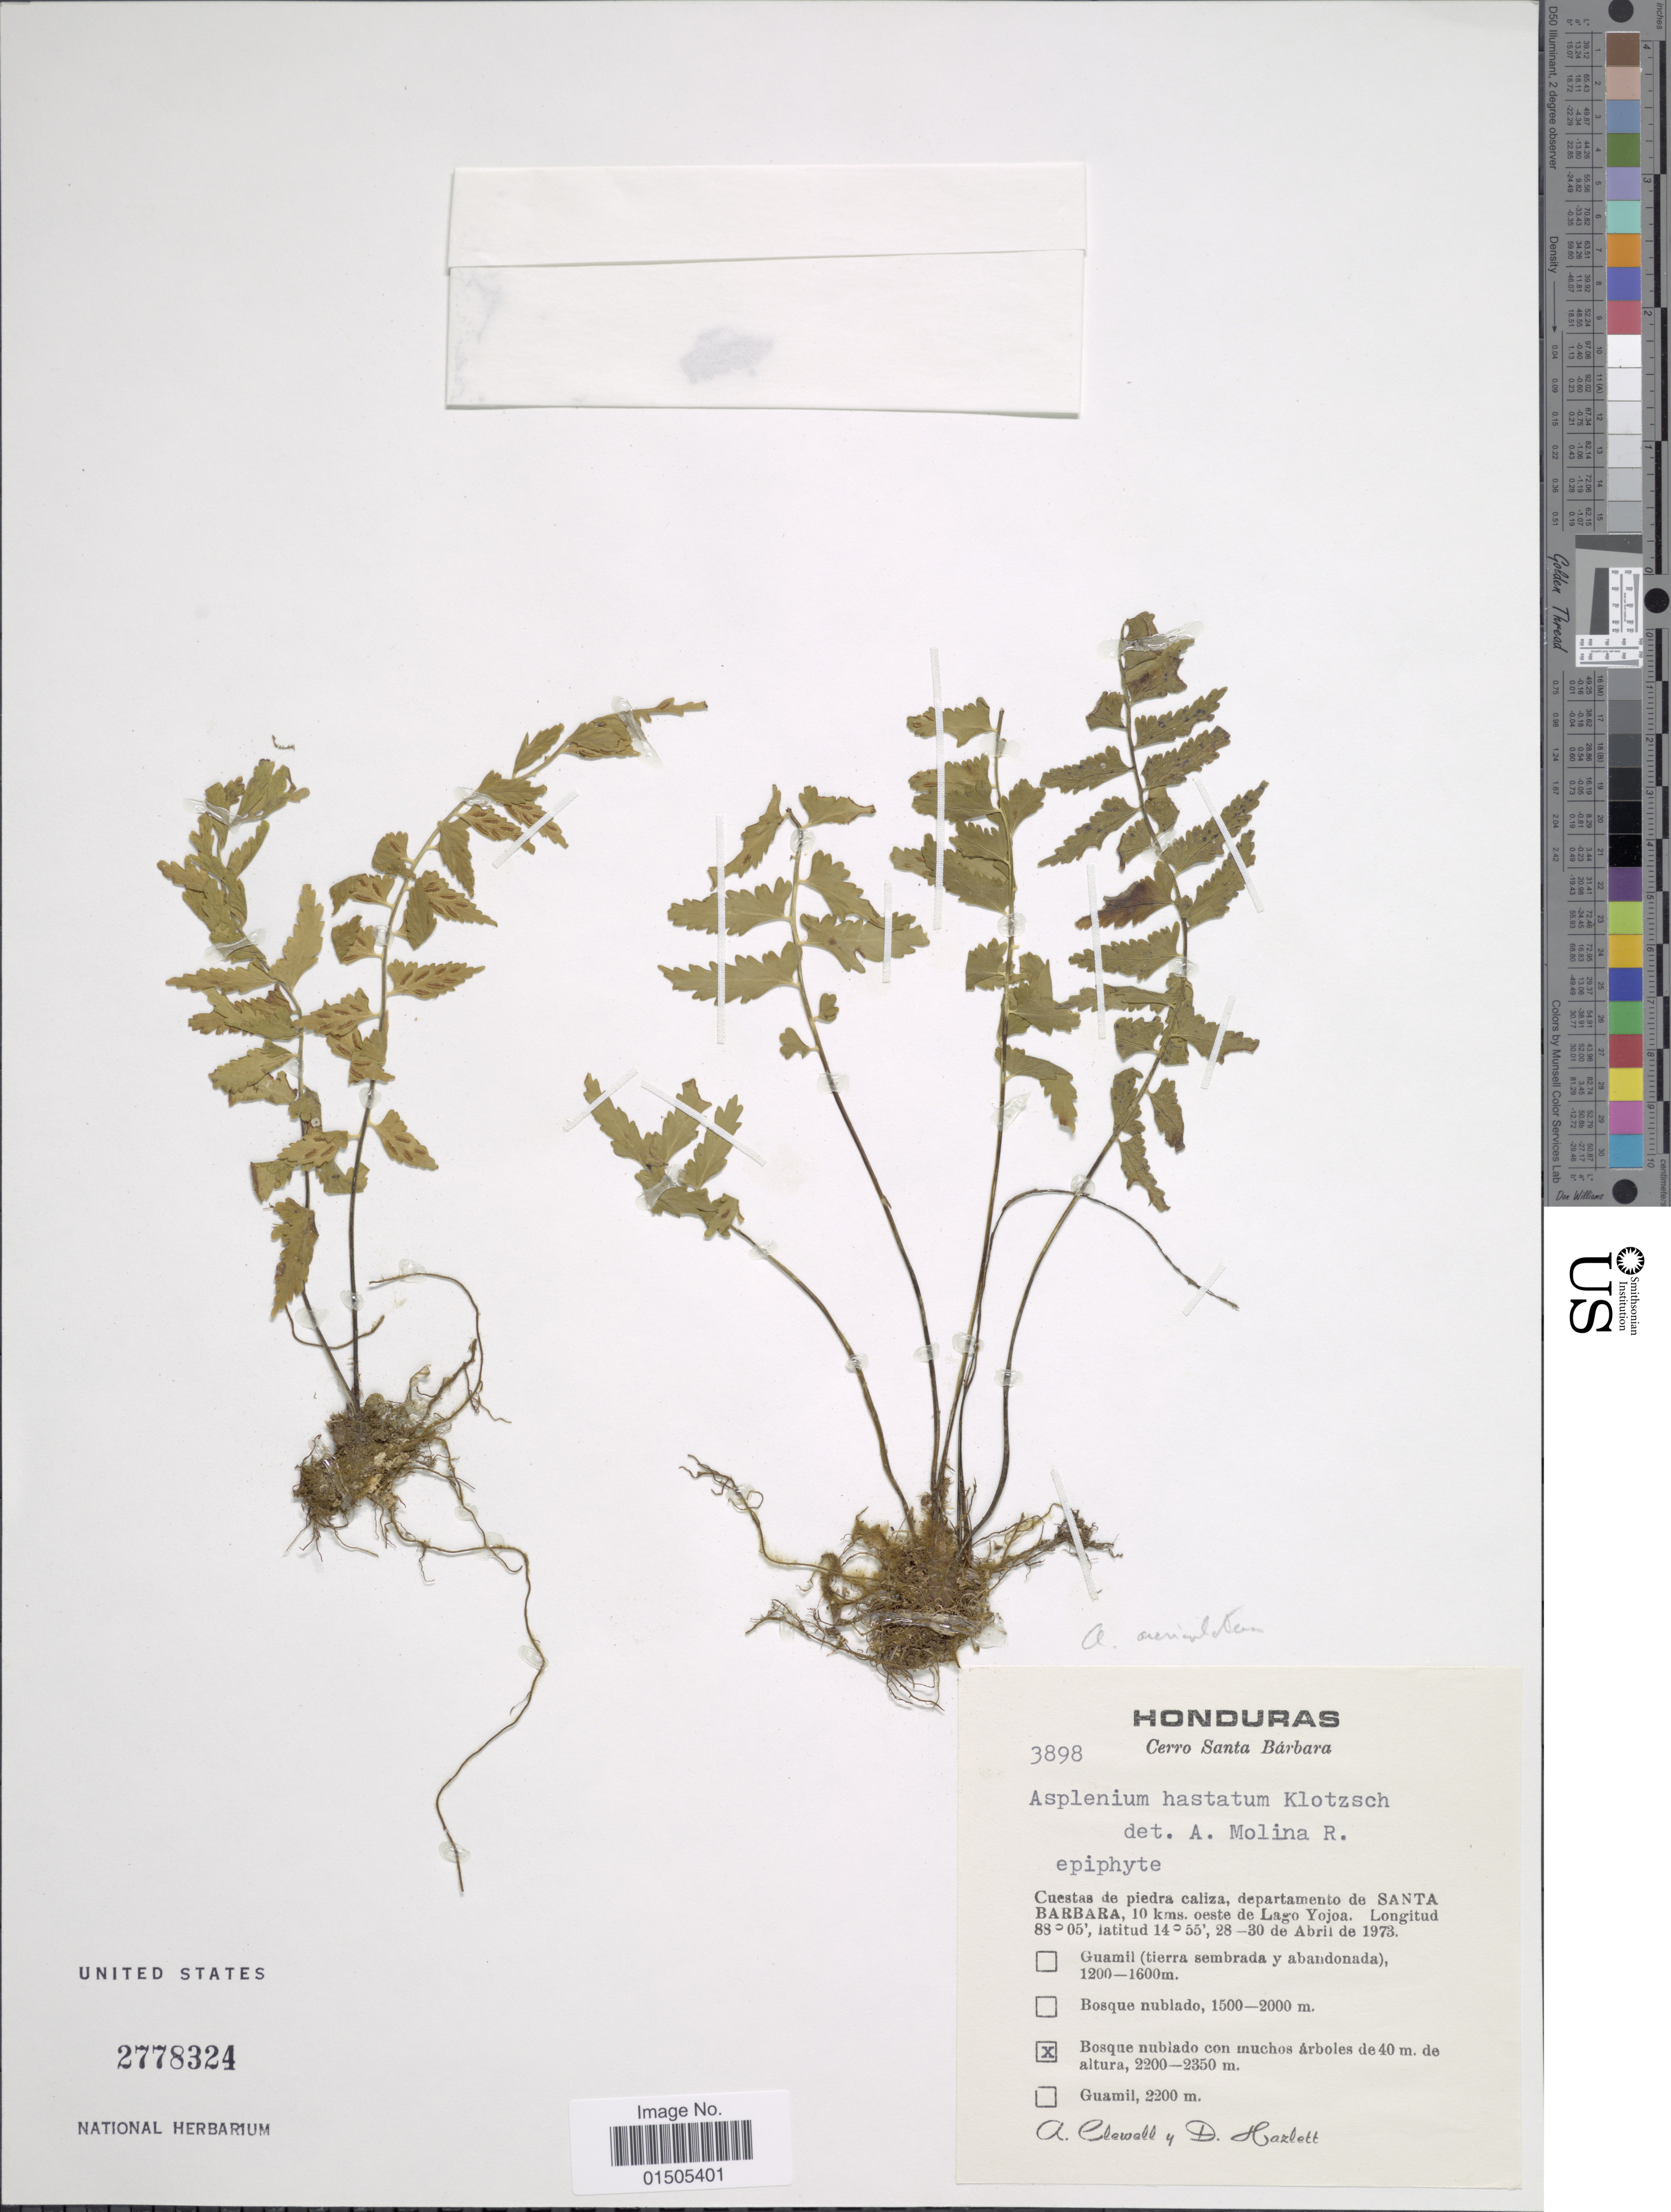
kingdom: Plantae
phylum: Tracheophyta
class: Polypodiopsida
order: Polypodiales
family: Aspleniaceae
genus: Asplenium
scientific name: Asplenium auriculatum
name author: Sw.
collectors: A. Clewell & D. Hazlett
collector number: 3898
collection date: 1973-04-28/1973-04-30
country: Honduras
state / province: Santa Bárbara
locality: Cerro Santa Bárbara. Cuestas de piedra caliza, 10 kms. oeste de Lago Yojoa.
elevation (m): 2200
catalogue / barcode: US 2778324